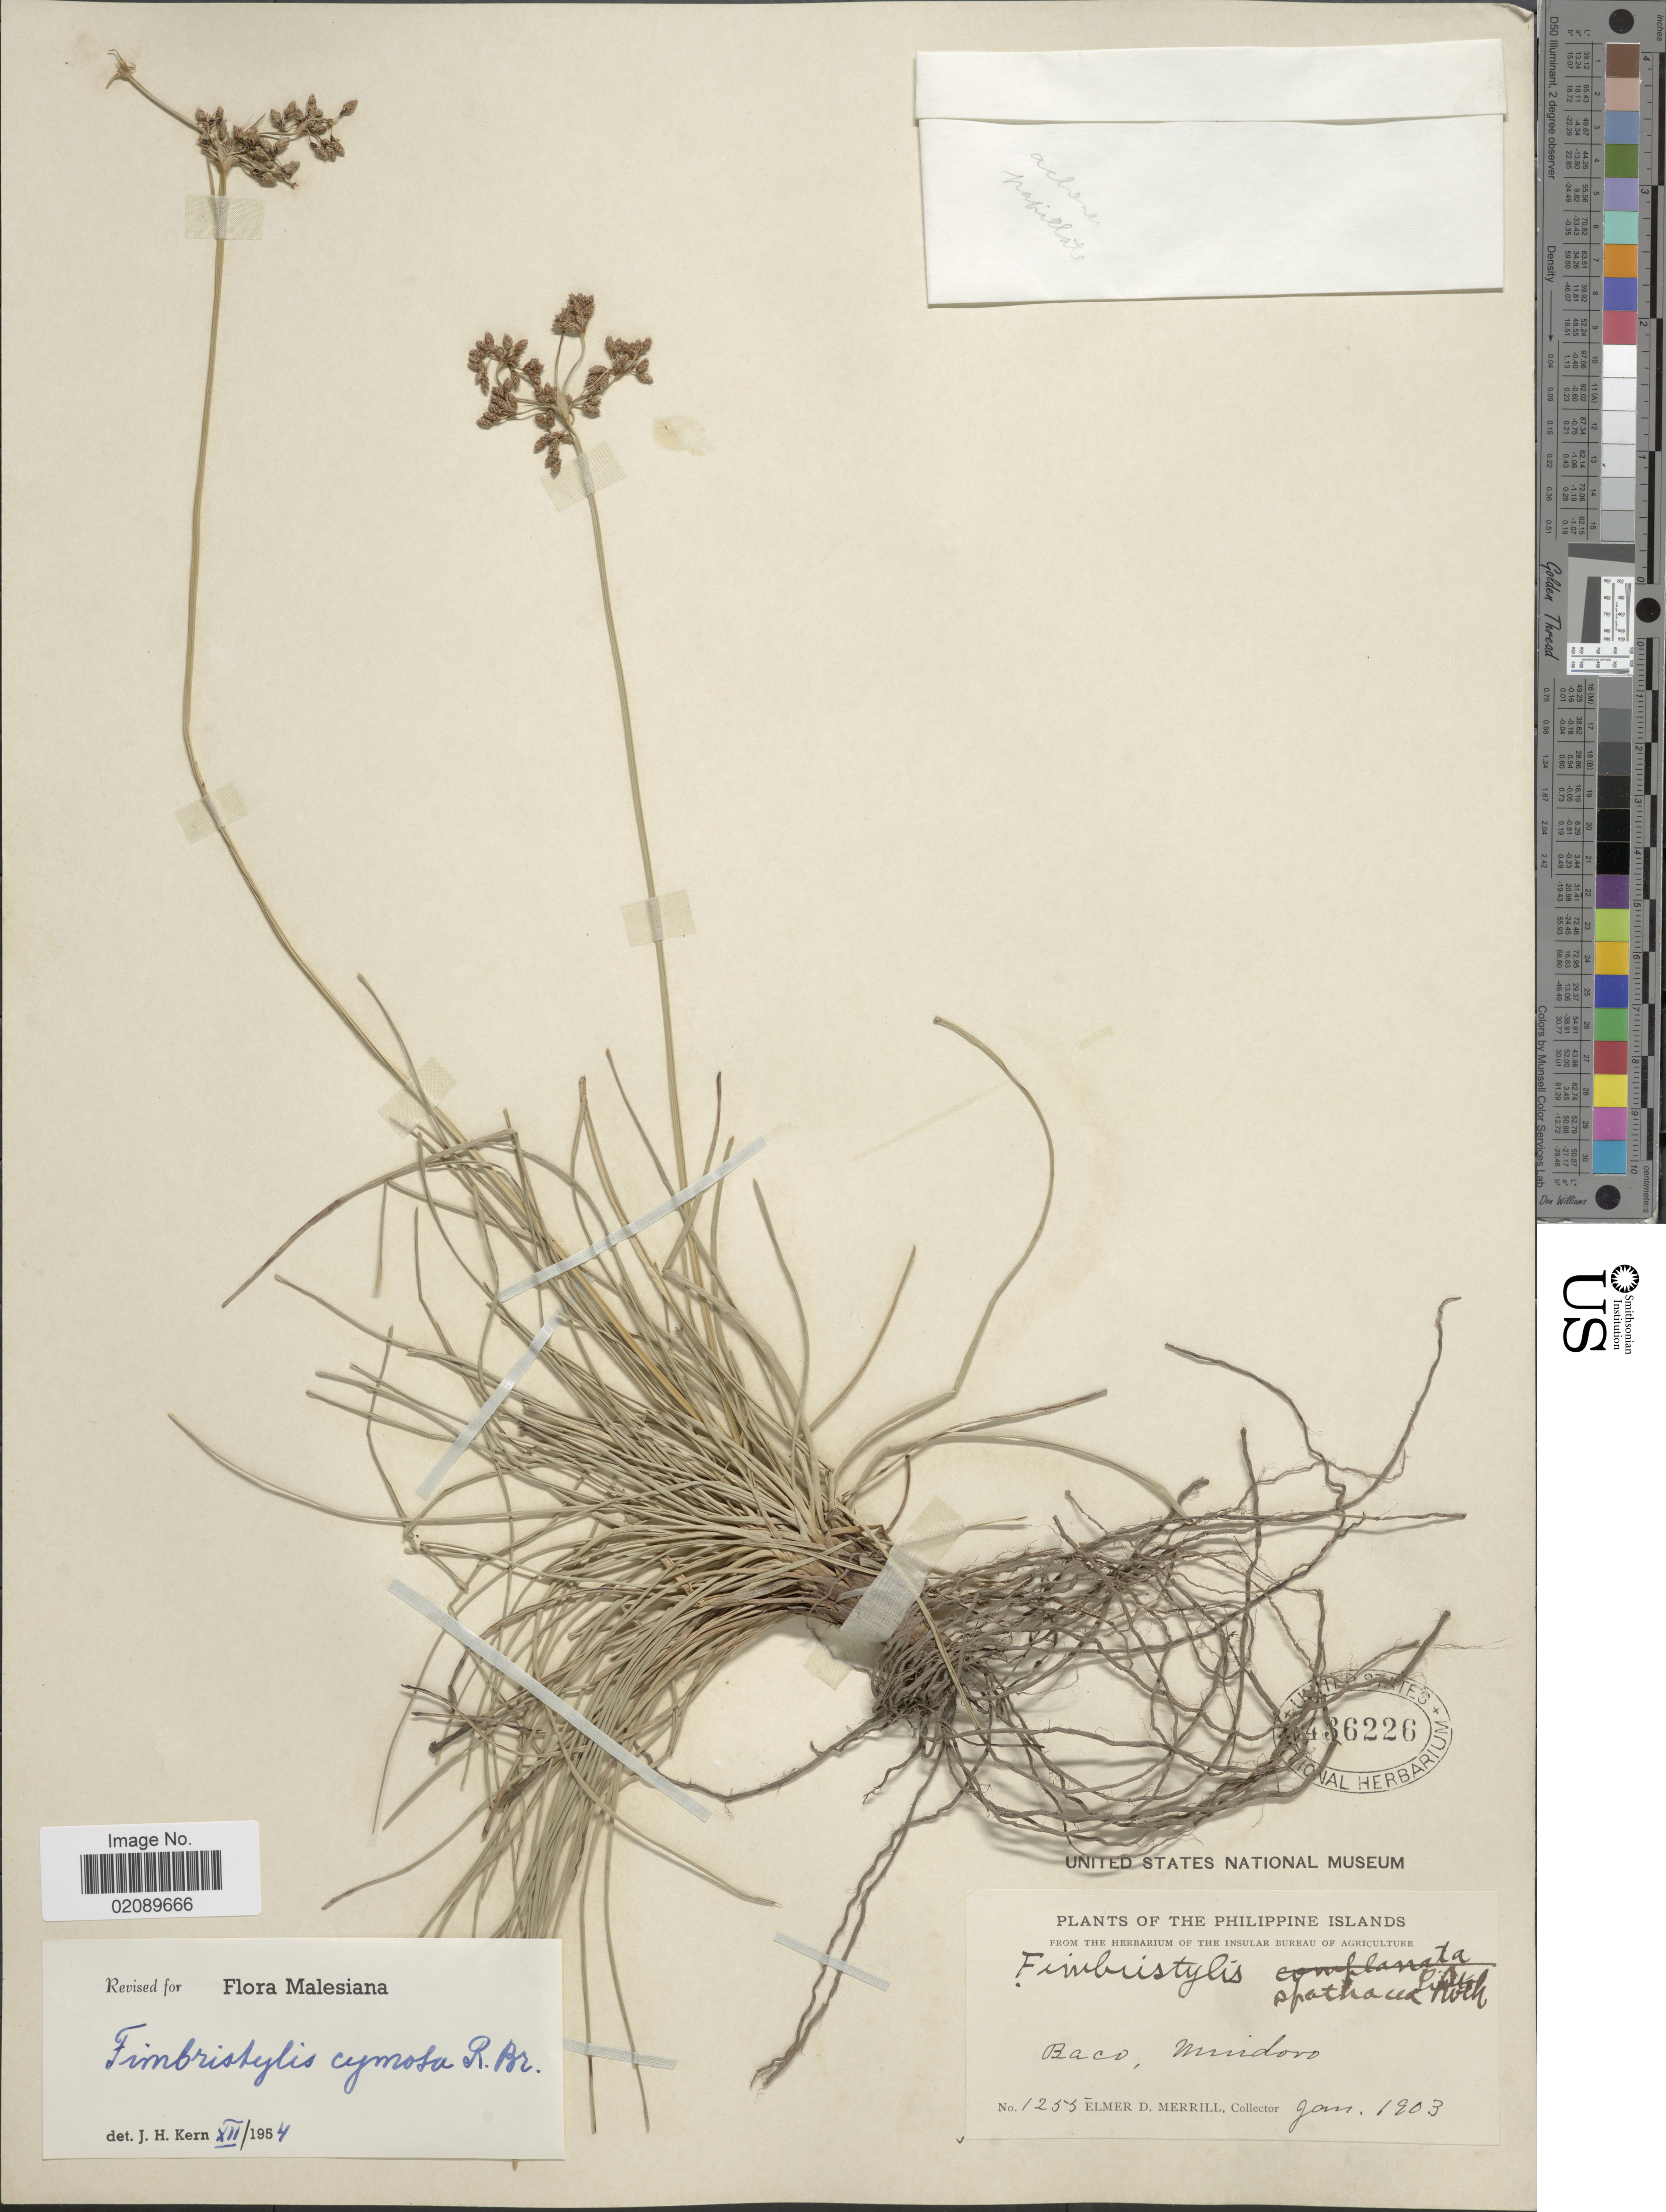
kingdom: Plantae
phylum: Tracheophyta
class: Liliopsida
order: Poales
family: Cyperaceae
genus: Fimbristylis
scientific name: Fimbristylis cymosa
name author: R. Br.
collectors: E. D. Merrill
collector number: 1255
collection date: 1903-01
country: Philippines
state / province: Mimaropa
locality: Philippine Islands, Baco, Mindoro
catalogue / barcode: US 436226